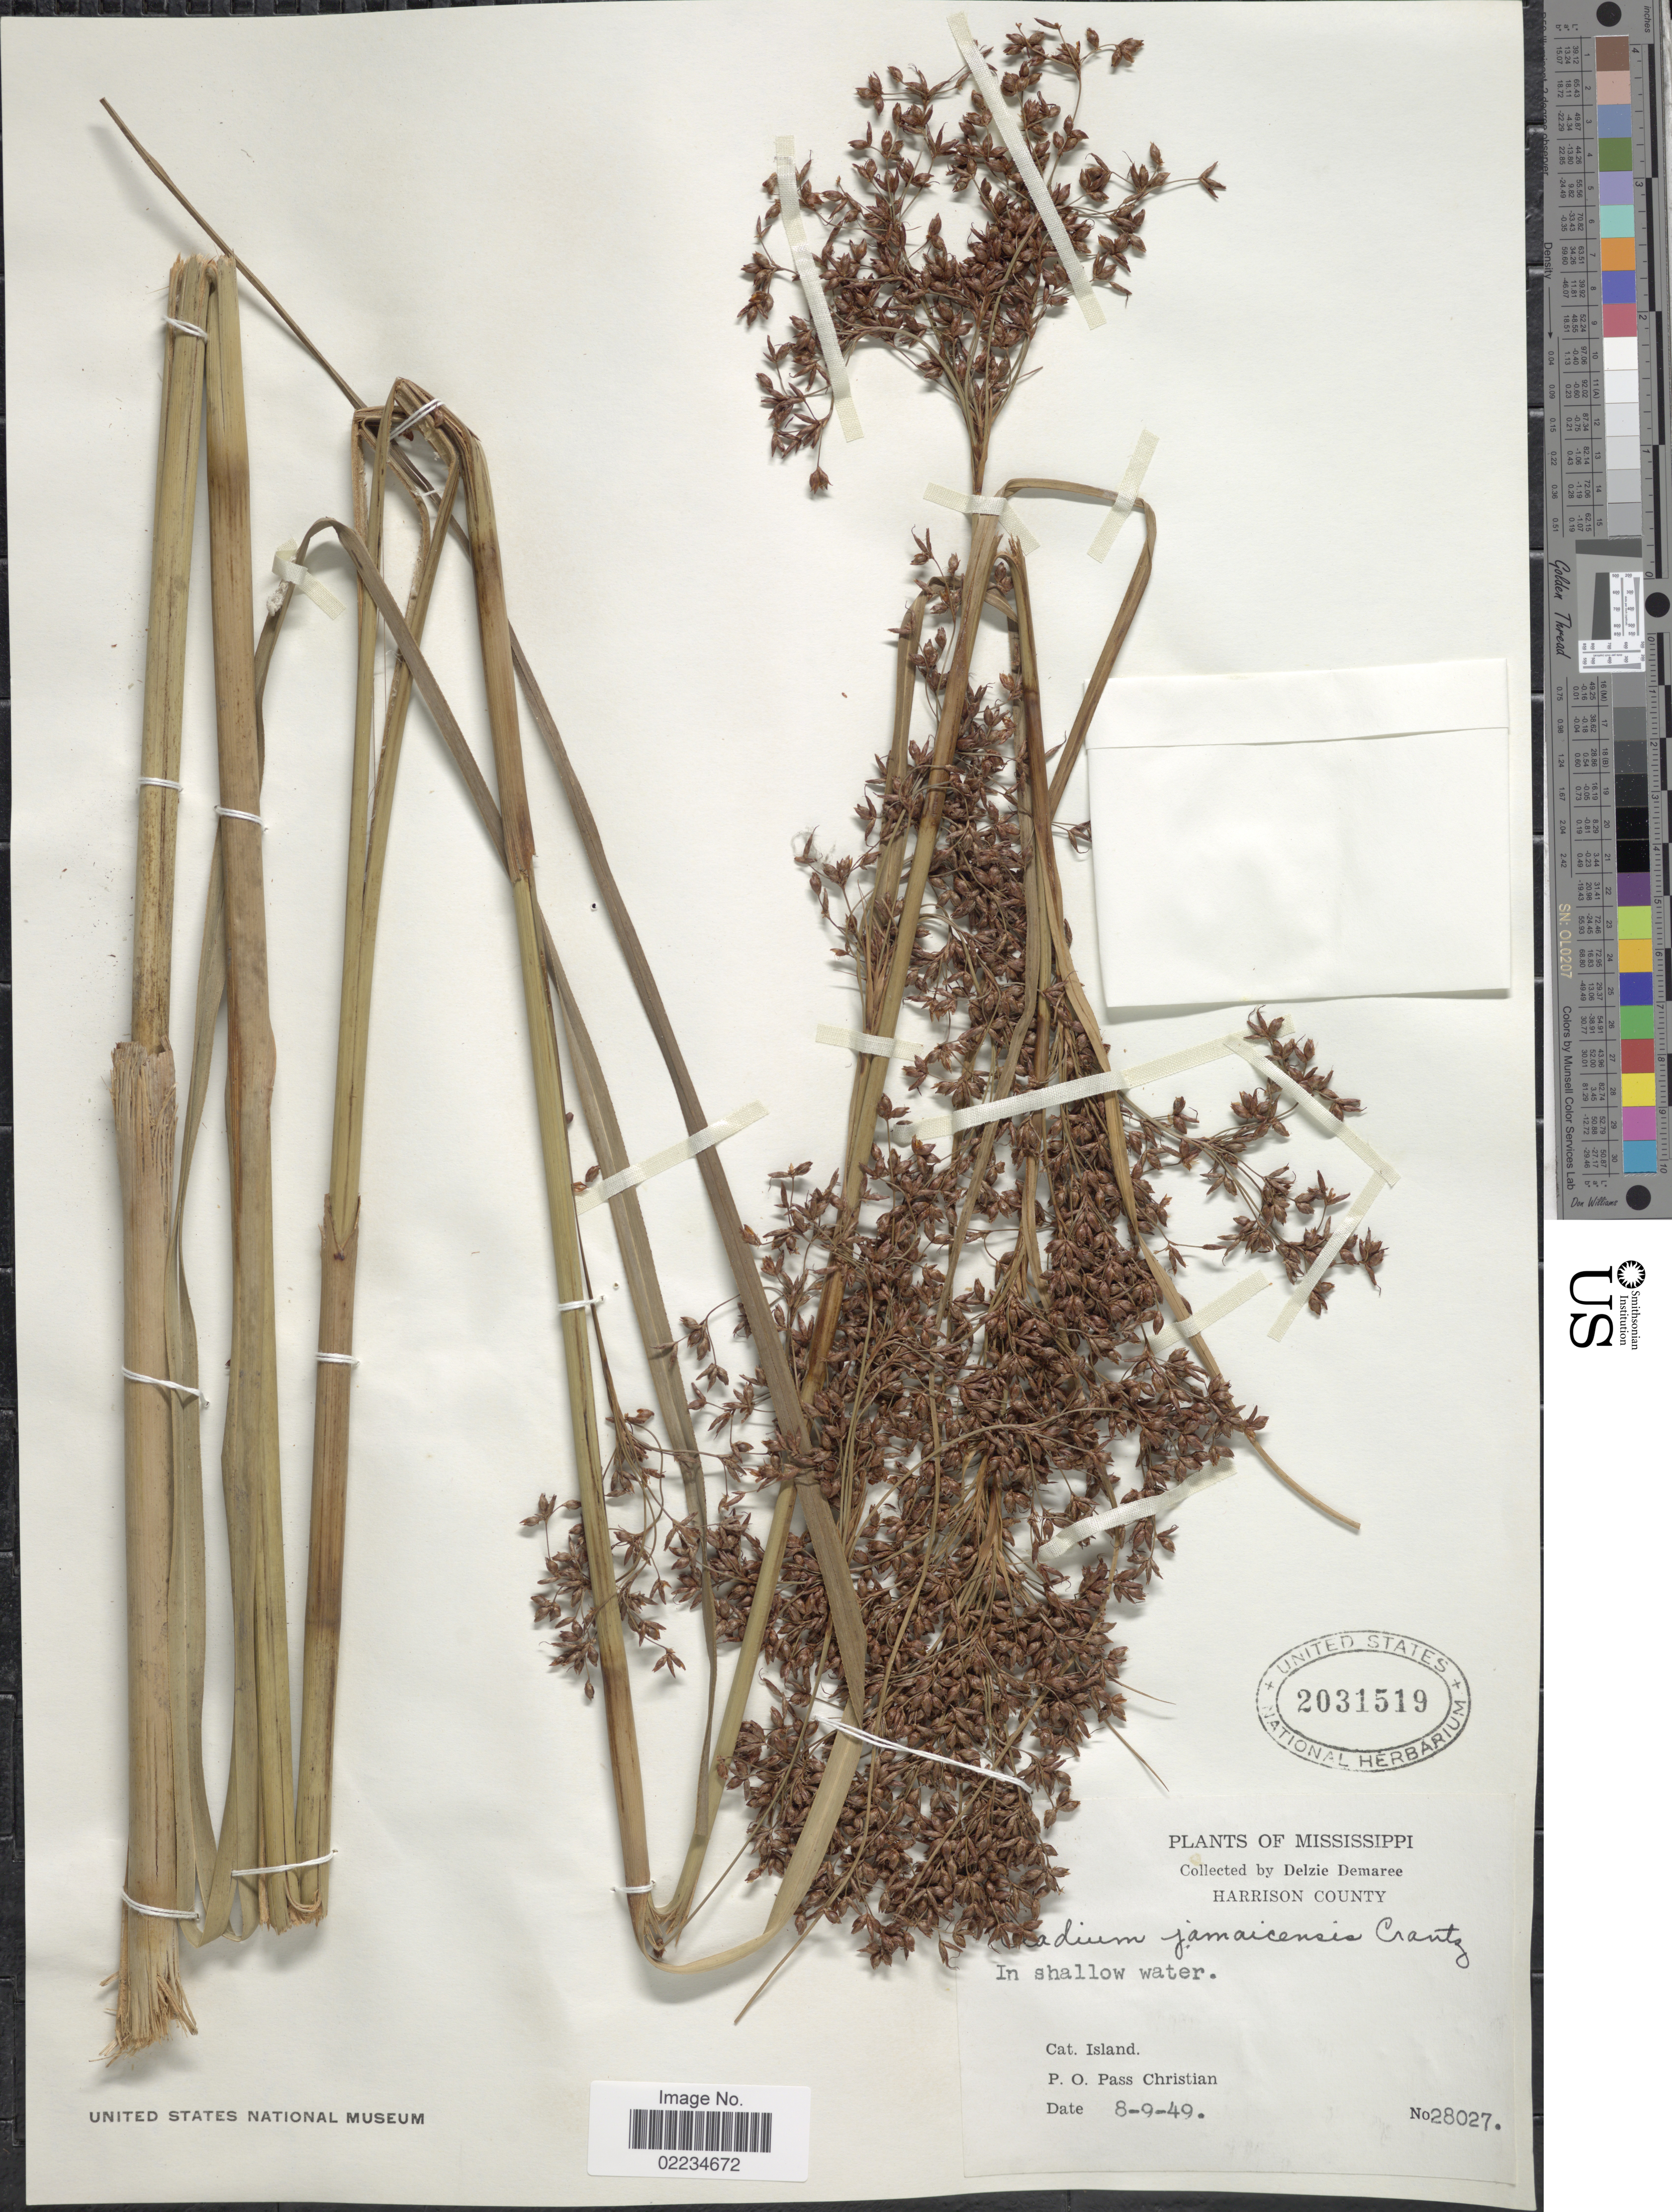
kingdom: Plantae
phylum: Tracheophyta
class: Liliopsida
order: Poales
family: Cyperaceae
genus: Cladium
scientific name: Cladium jamaicense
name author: Crantz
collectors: D. Demaree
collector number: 28027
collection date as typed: Transcribed d/m/y: 9/8/49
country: United States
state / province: Mississippi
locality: Harrison County, In shallow water, Cat. Island, P.O. Pass Christian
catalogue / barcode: US 2031519